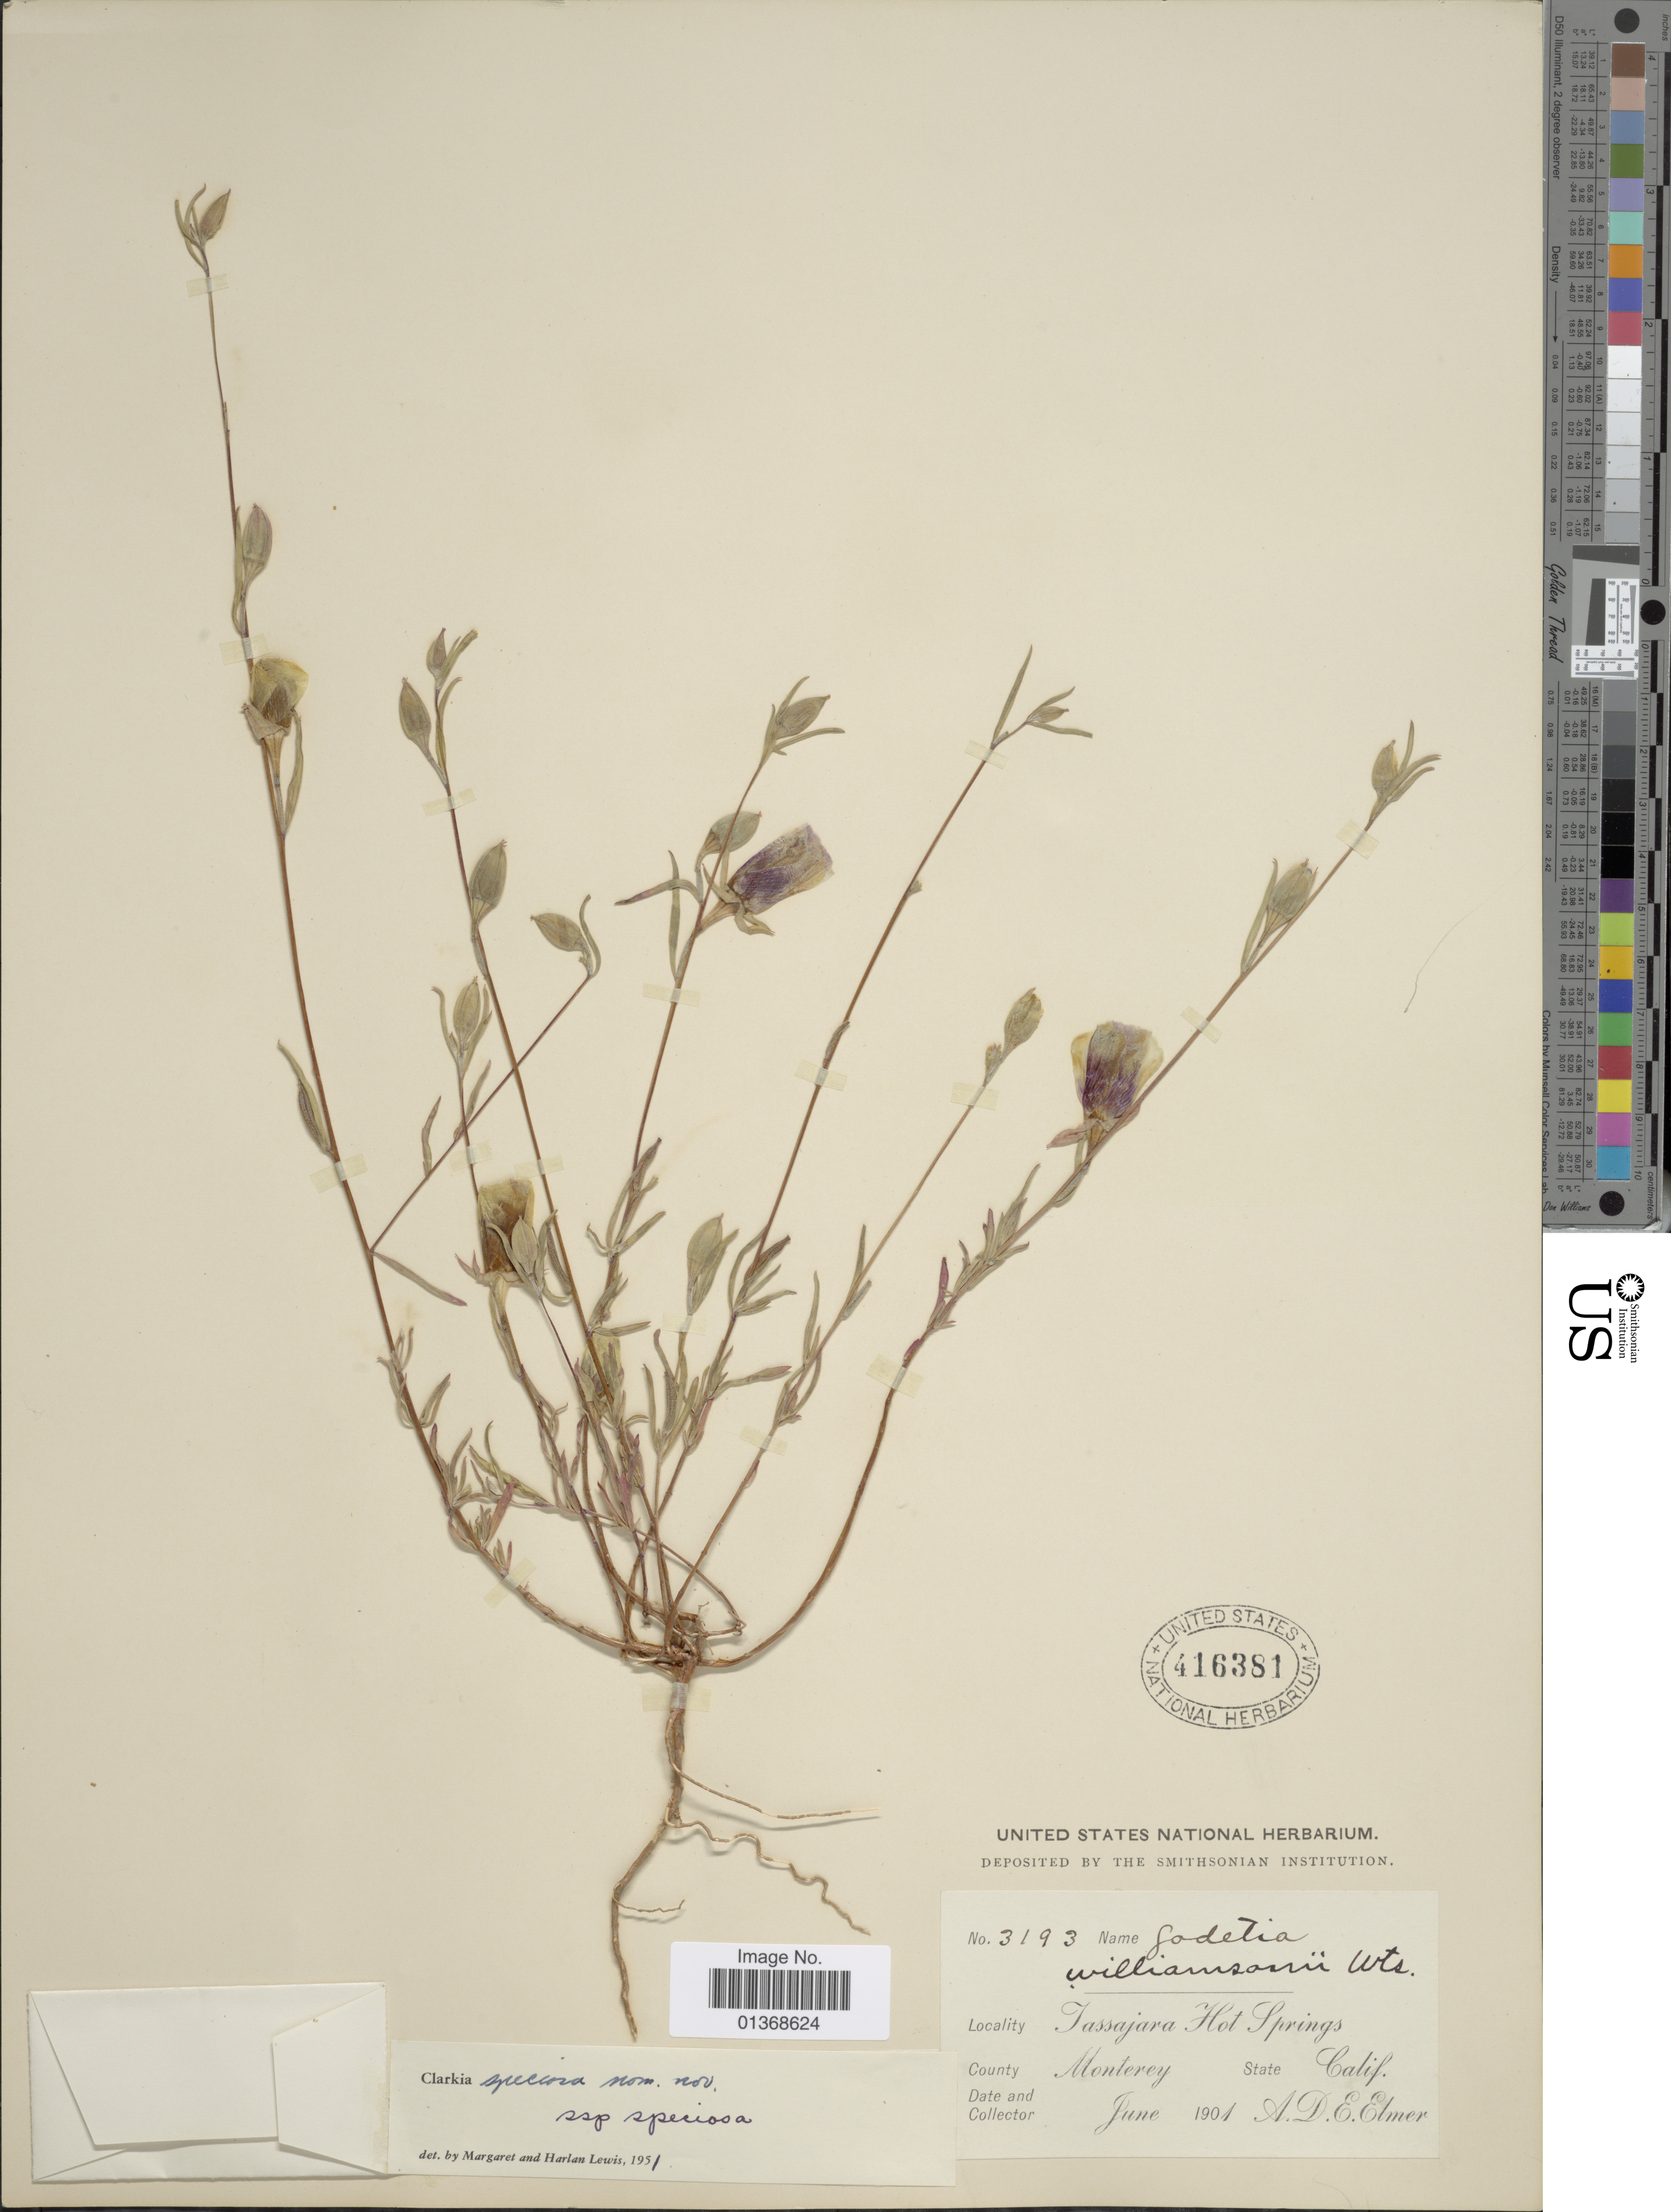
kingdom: Plantae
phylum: Tracheophyta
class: Magnoliopsida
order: Myrtales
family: Onagraceae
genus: Clarkia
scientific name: Clarkia speciosa subsp. speciosa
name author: F. H. Lewis & M.E. Lewis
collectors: A. D. E. Elmer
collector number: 3193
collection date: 1901-06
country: United States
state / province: California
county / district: Monterey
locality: Tassajara Hot Springs, County Monterey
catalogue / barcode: US 416381